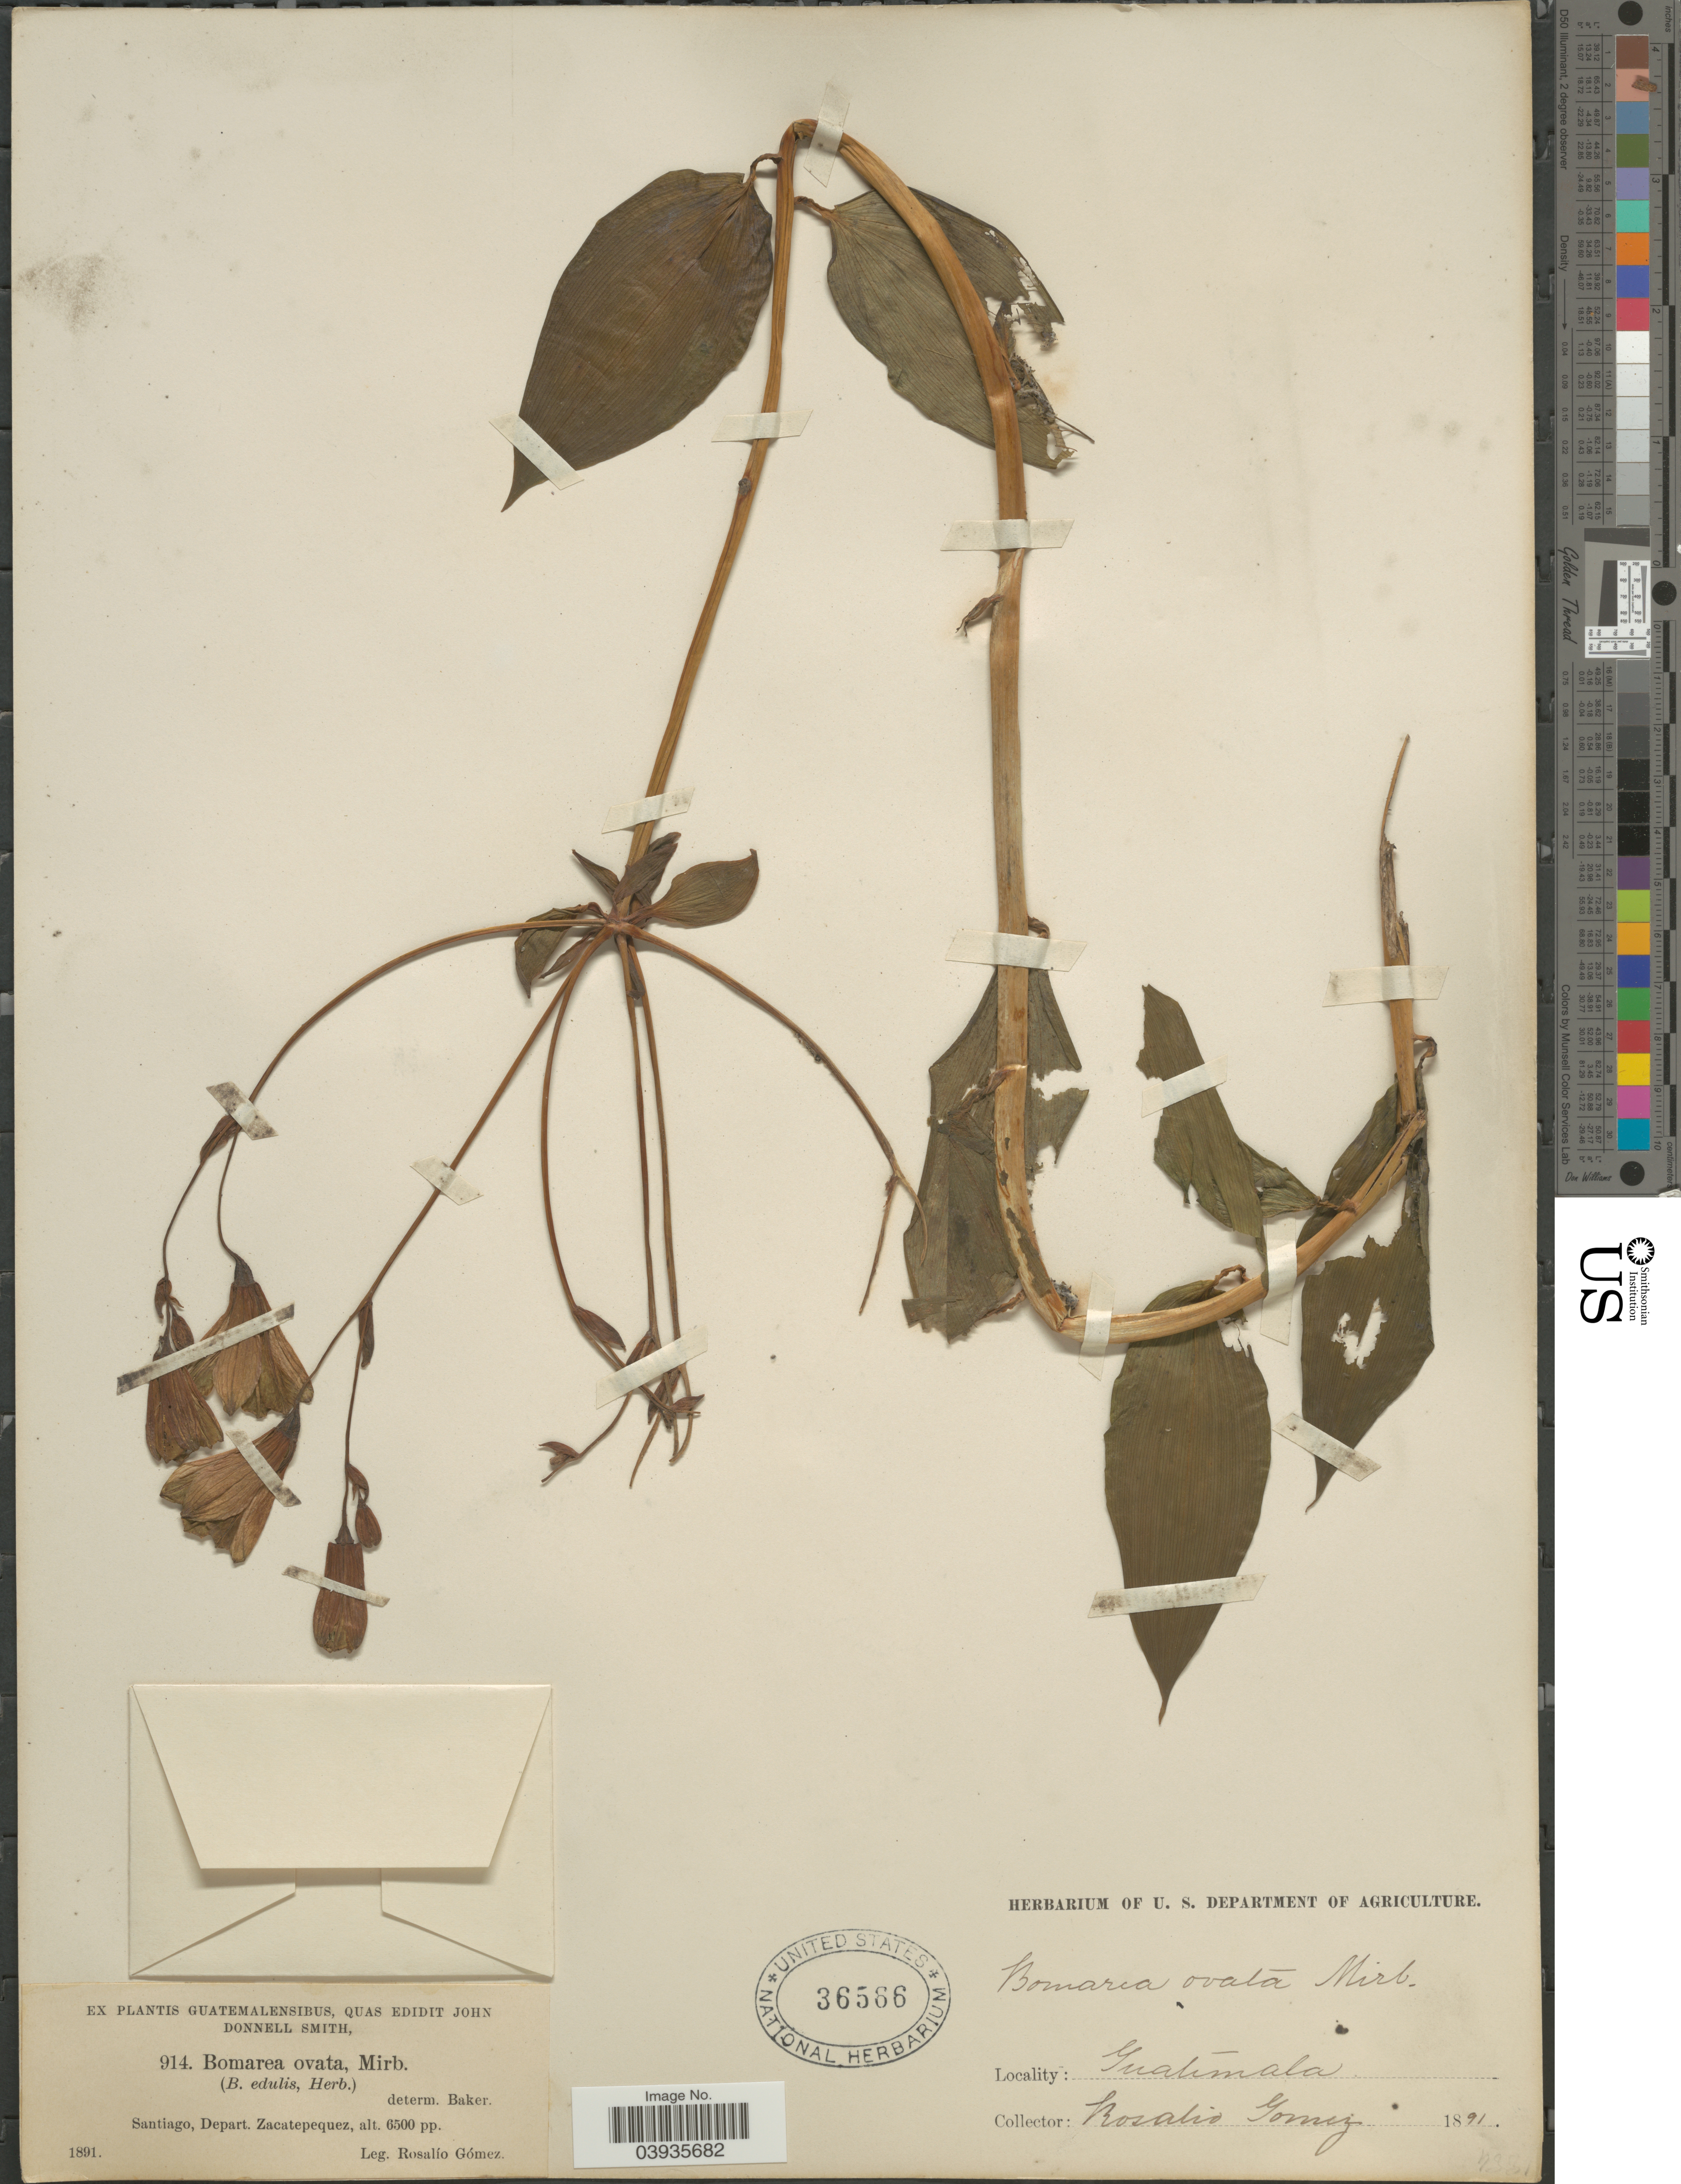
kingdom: Plantae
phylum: Tracheophyta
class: Liliopsida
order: Liliales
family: Alstroemeriaceae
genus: Bomarea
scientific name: Bomarea ovata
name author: (Cav.) Mirb.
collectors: R. Gómez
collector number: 914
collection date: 1891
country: Guatemala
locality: Santiago, Depart. Zacatepequez.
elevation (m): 1981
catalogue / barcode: US 36566